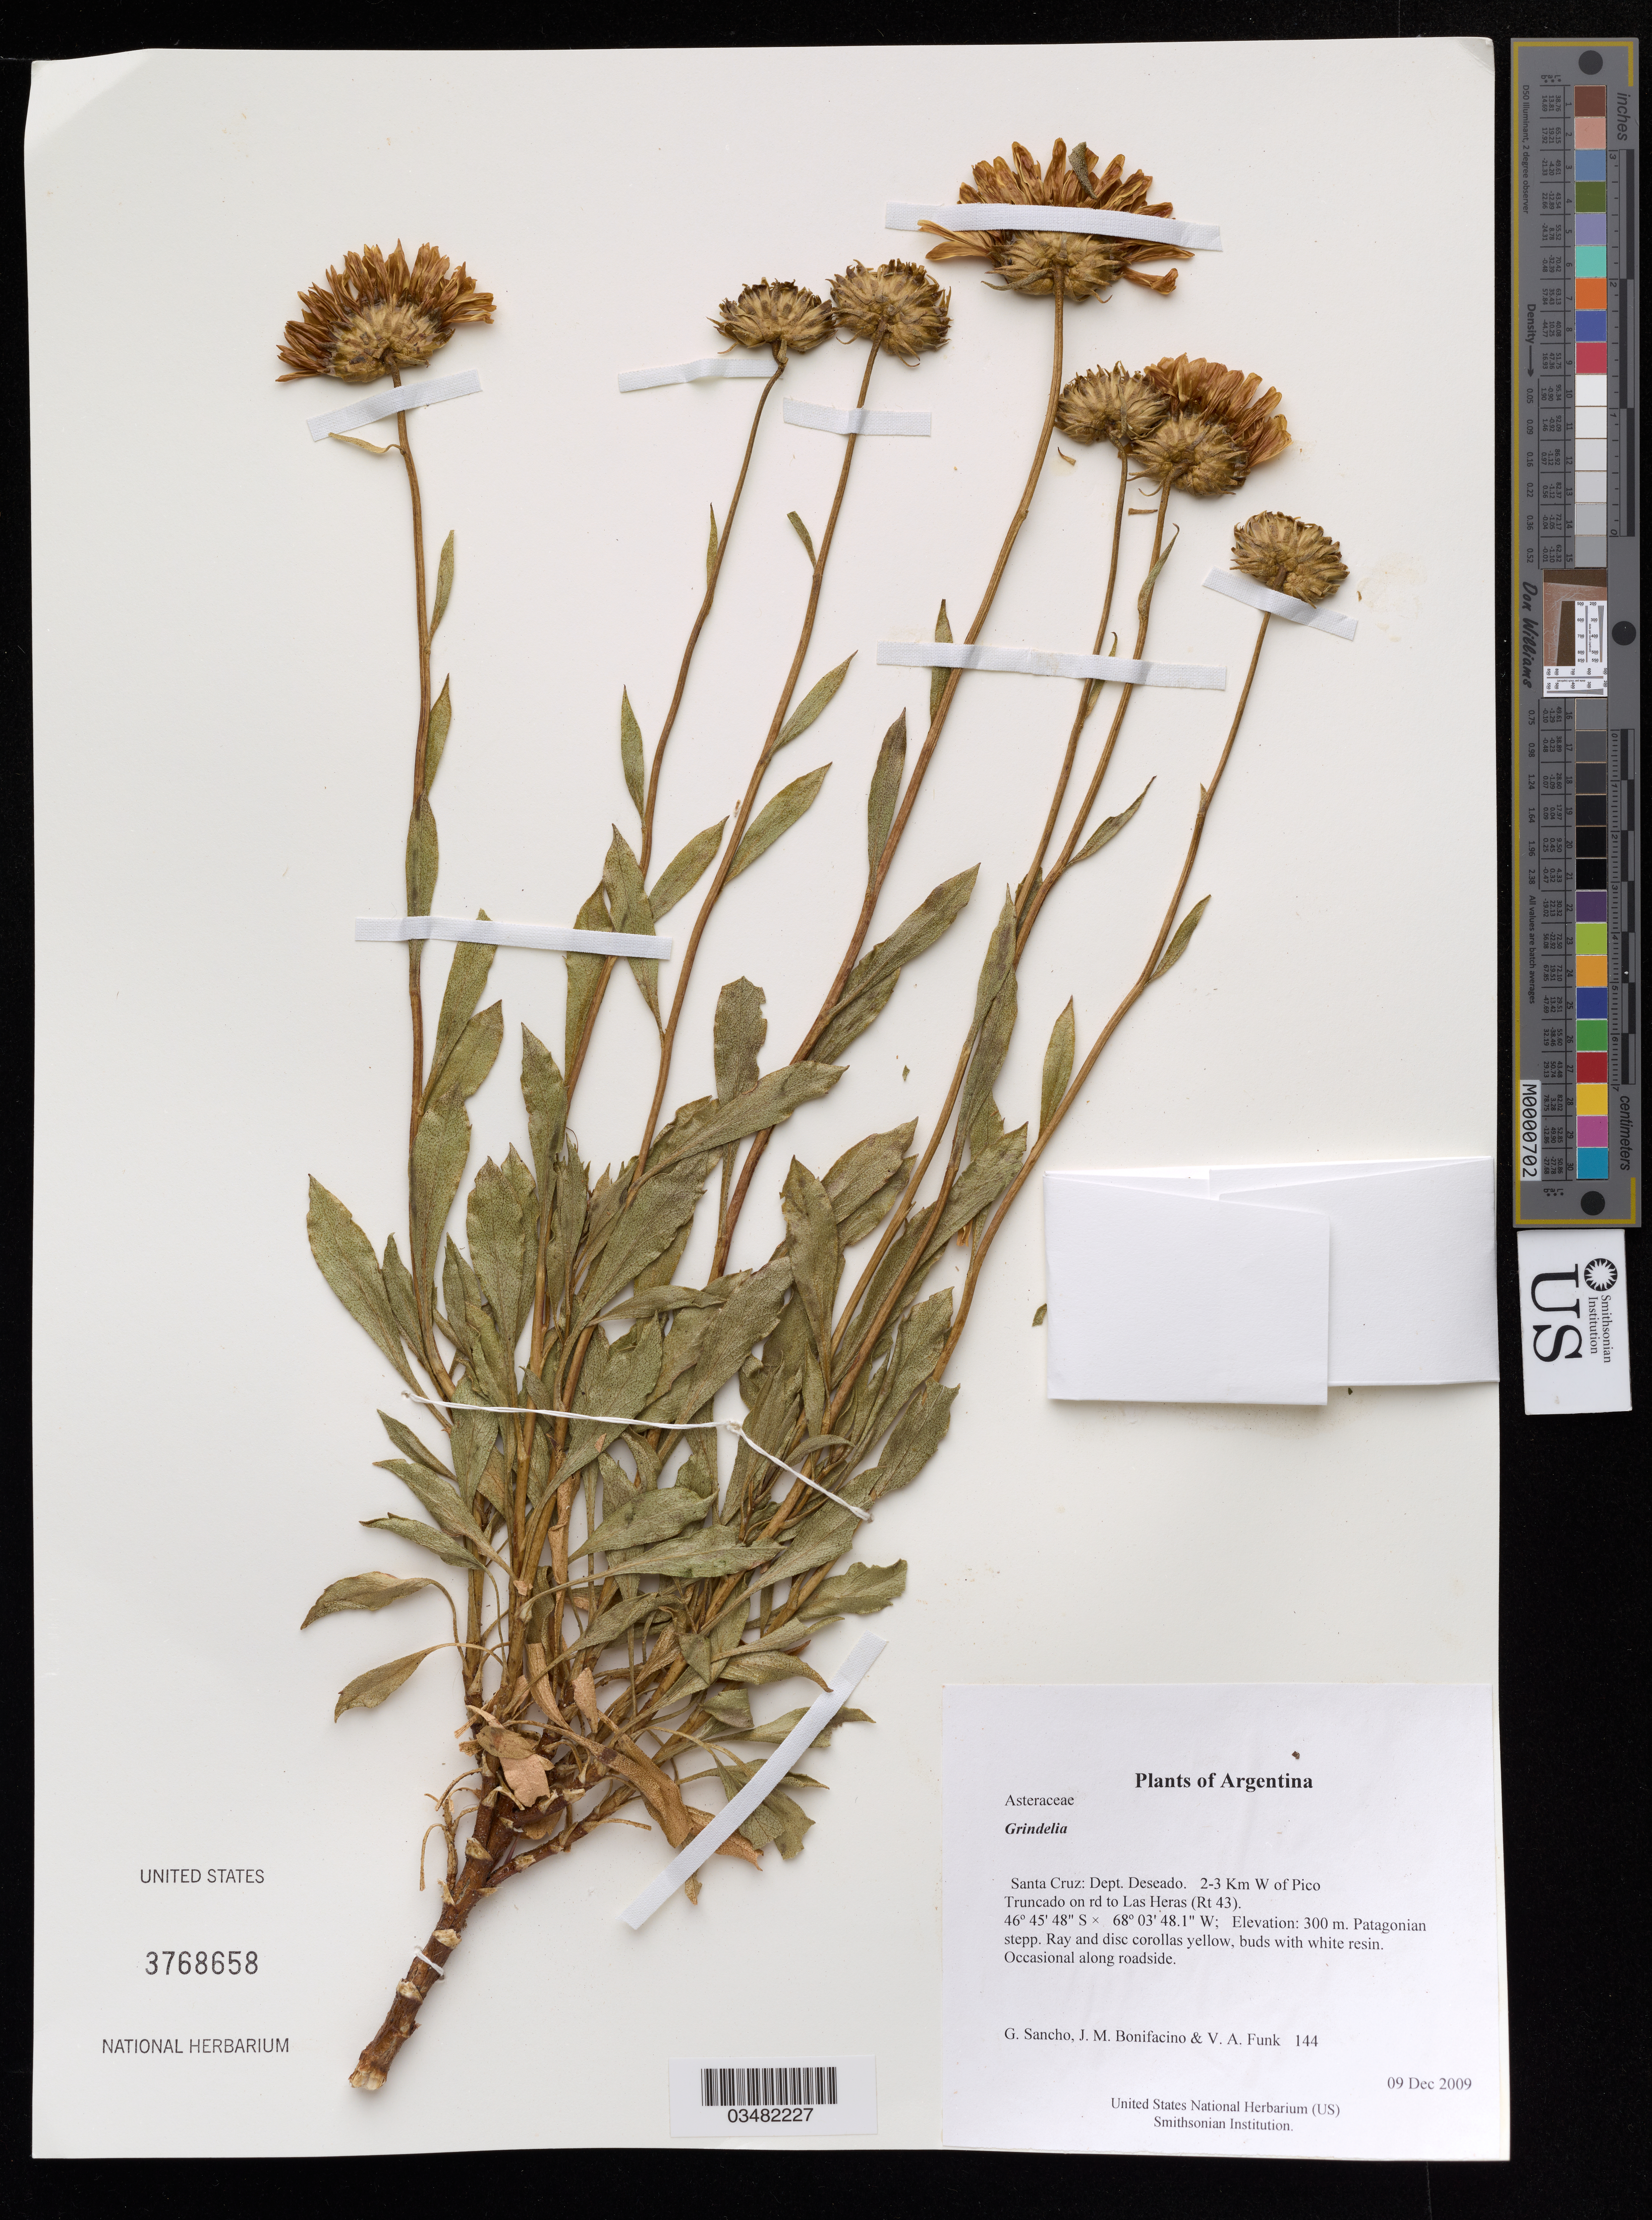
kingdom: Plantae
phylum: Tracheophyta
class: Magnoliopsida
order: Asterales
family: Asteraceae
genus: Grindelia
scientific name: Grindelia sp.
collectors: G. Sancho, M. Bonifacino & V. Funk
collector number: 144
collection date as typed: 9 Dec 2009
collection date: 2009-12-09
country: Argentina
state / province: Santa Cruz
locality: Dept. Deseado. 2-3 Km W of Pico Truncado on rd to Las Heras (Rt 43).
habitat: Patagonian stepp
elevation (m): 300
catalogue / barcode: US 3768658